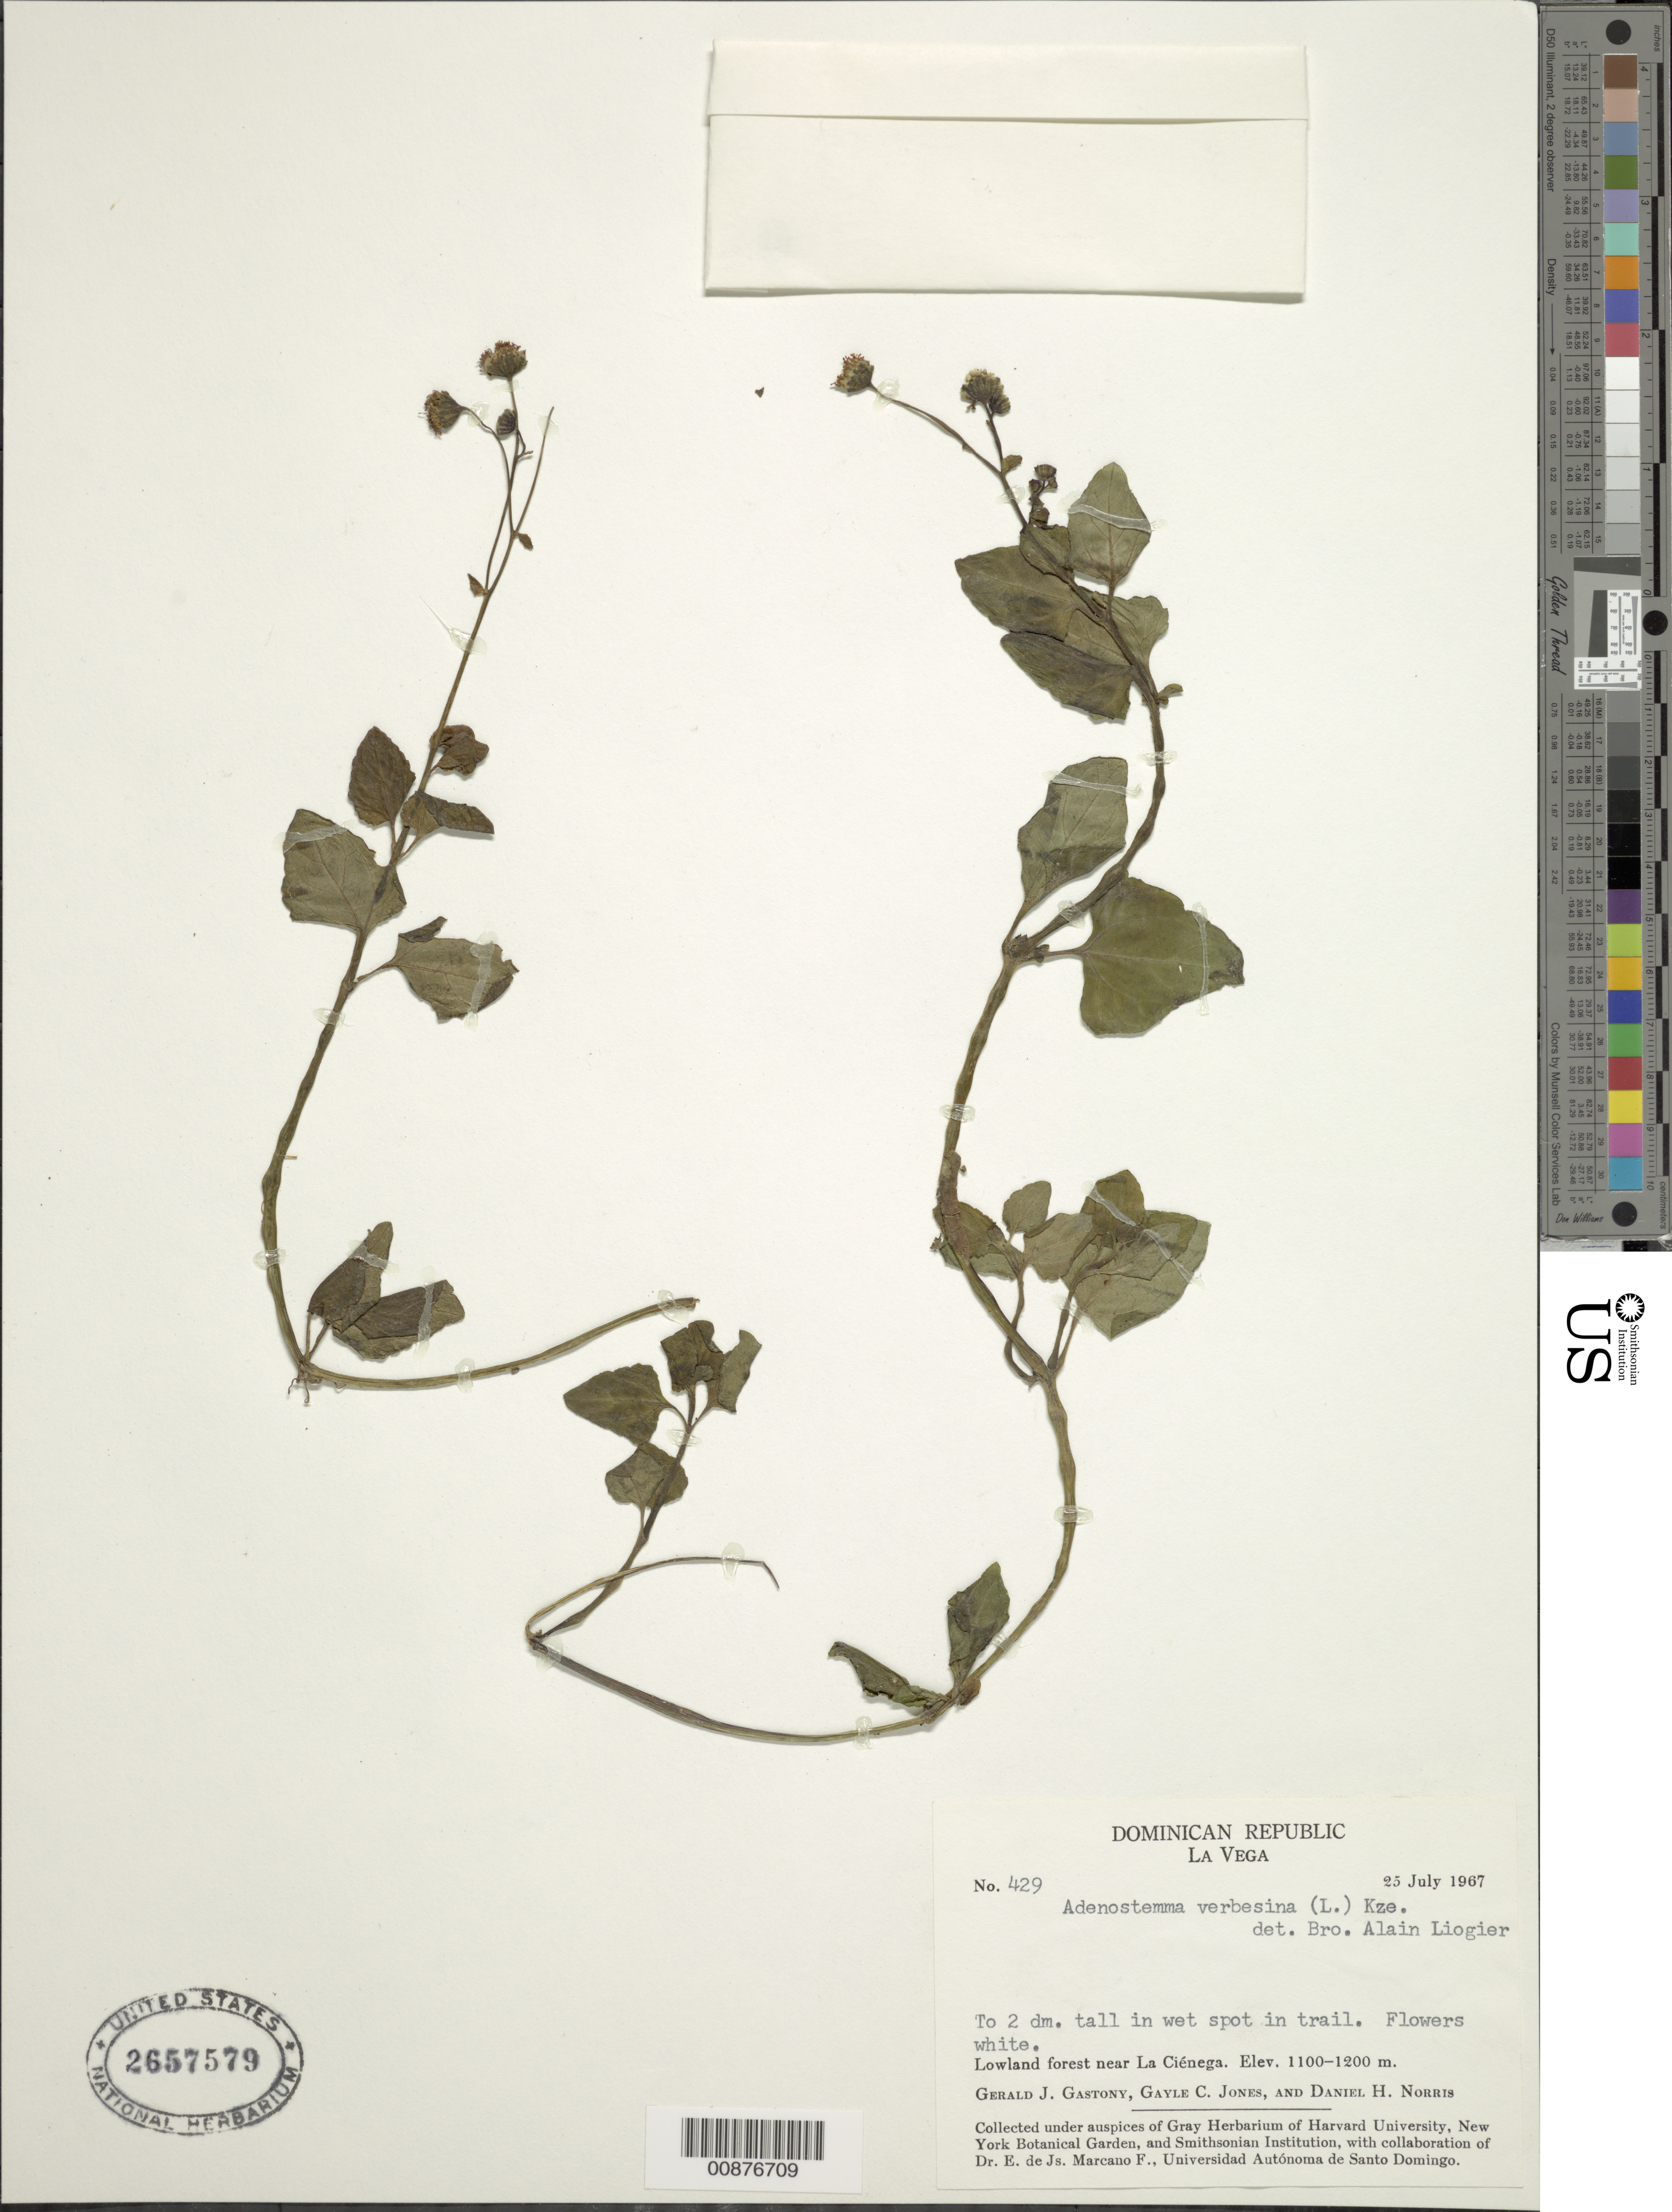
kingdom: Plantae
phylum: Tracheophyta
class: Magnoliopsida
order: Asterales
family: Asteraceae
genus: Adenostemma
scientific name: Adenostemma verbesina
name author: (L.) Sch. Bip.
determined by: Liogier, Alain H.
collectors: G. Gastony, G. C. Jones & D. H. Norris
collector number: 429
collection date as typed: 25 Jul 1967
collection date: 1967-07-25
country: Dominican Republic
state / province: La Vega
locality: Lowland, near La Ciénega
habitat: Lowland forest, wet spot in trail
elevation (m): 1100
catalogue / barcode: US 2657579